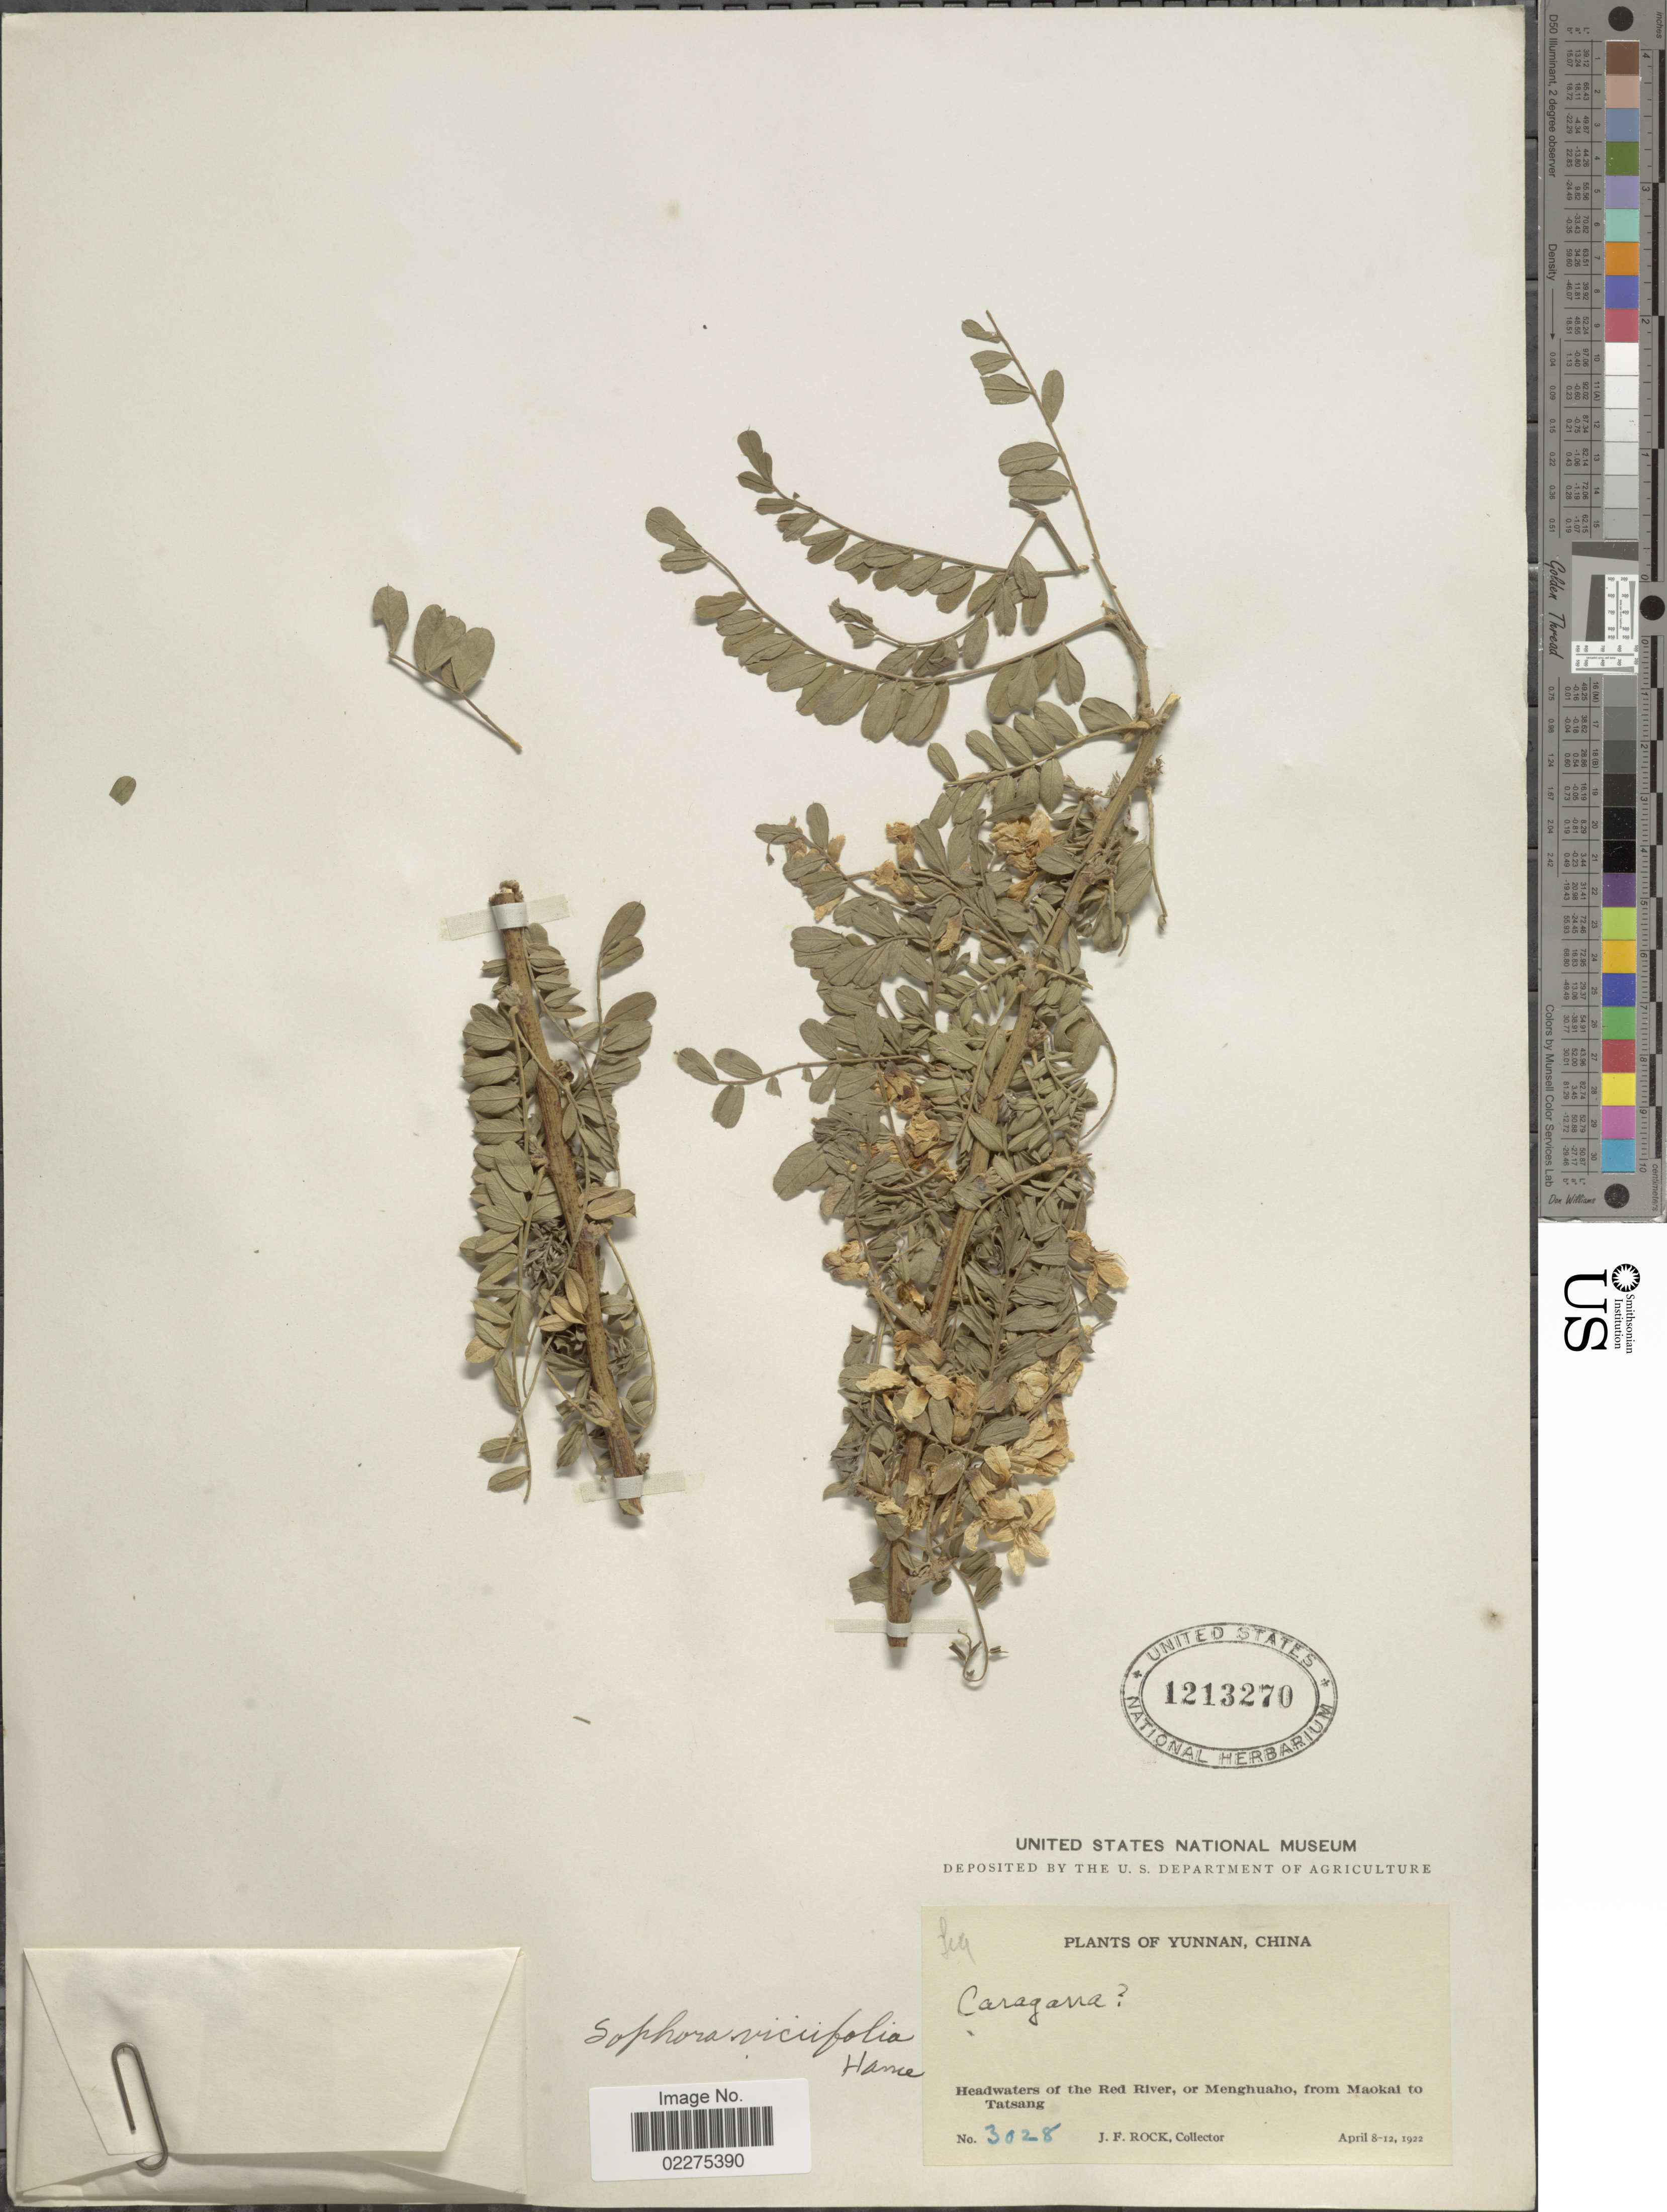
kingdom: Plantae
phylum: Tracheophyta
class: Magnoliopsida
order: Fabales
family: Fabaceae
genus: Sophora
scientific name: Sophora davidii var. davidii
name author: (Franch.) Skeels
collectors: J. Rock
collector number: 3028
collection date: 1922-04-08/1922-04-12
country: China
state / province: Yunnan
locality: Headwaters of the Red River, or Menghuaho, from Maokai to Tatsang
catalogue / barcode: US 1213270